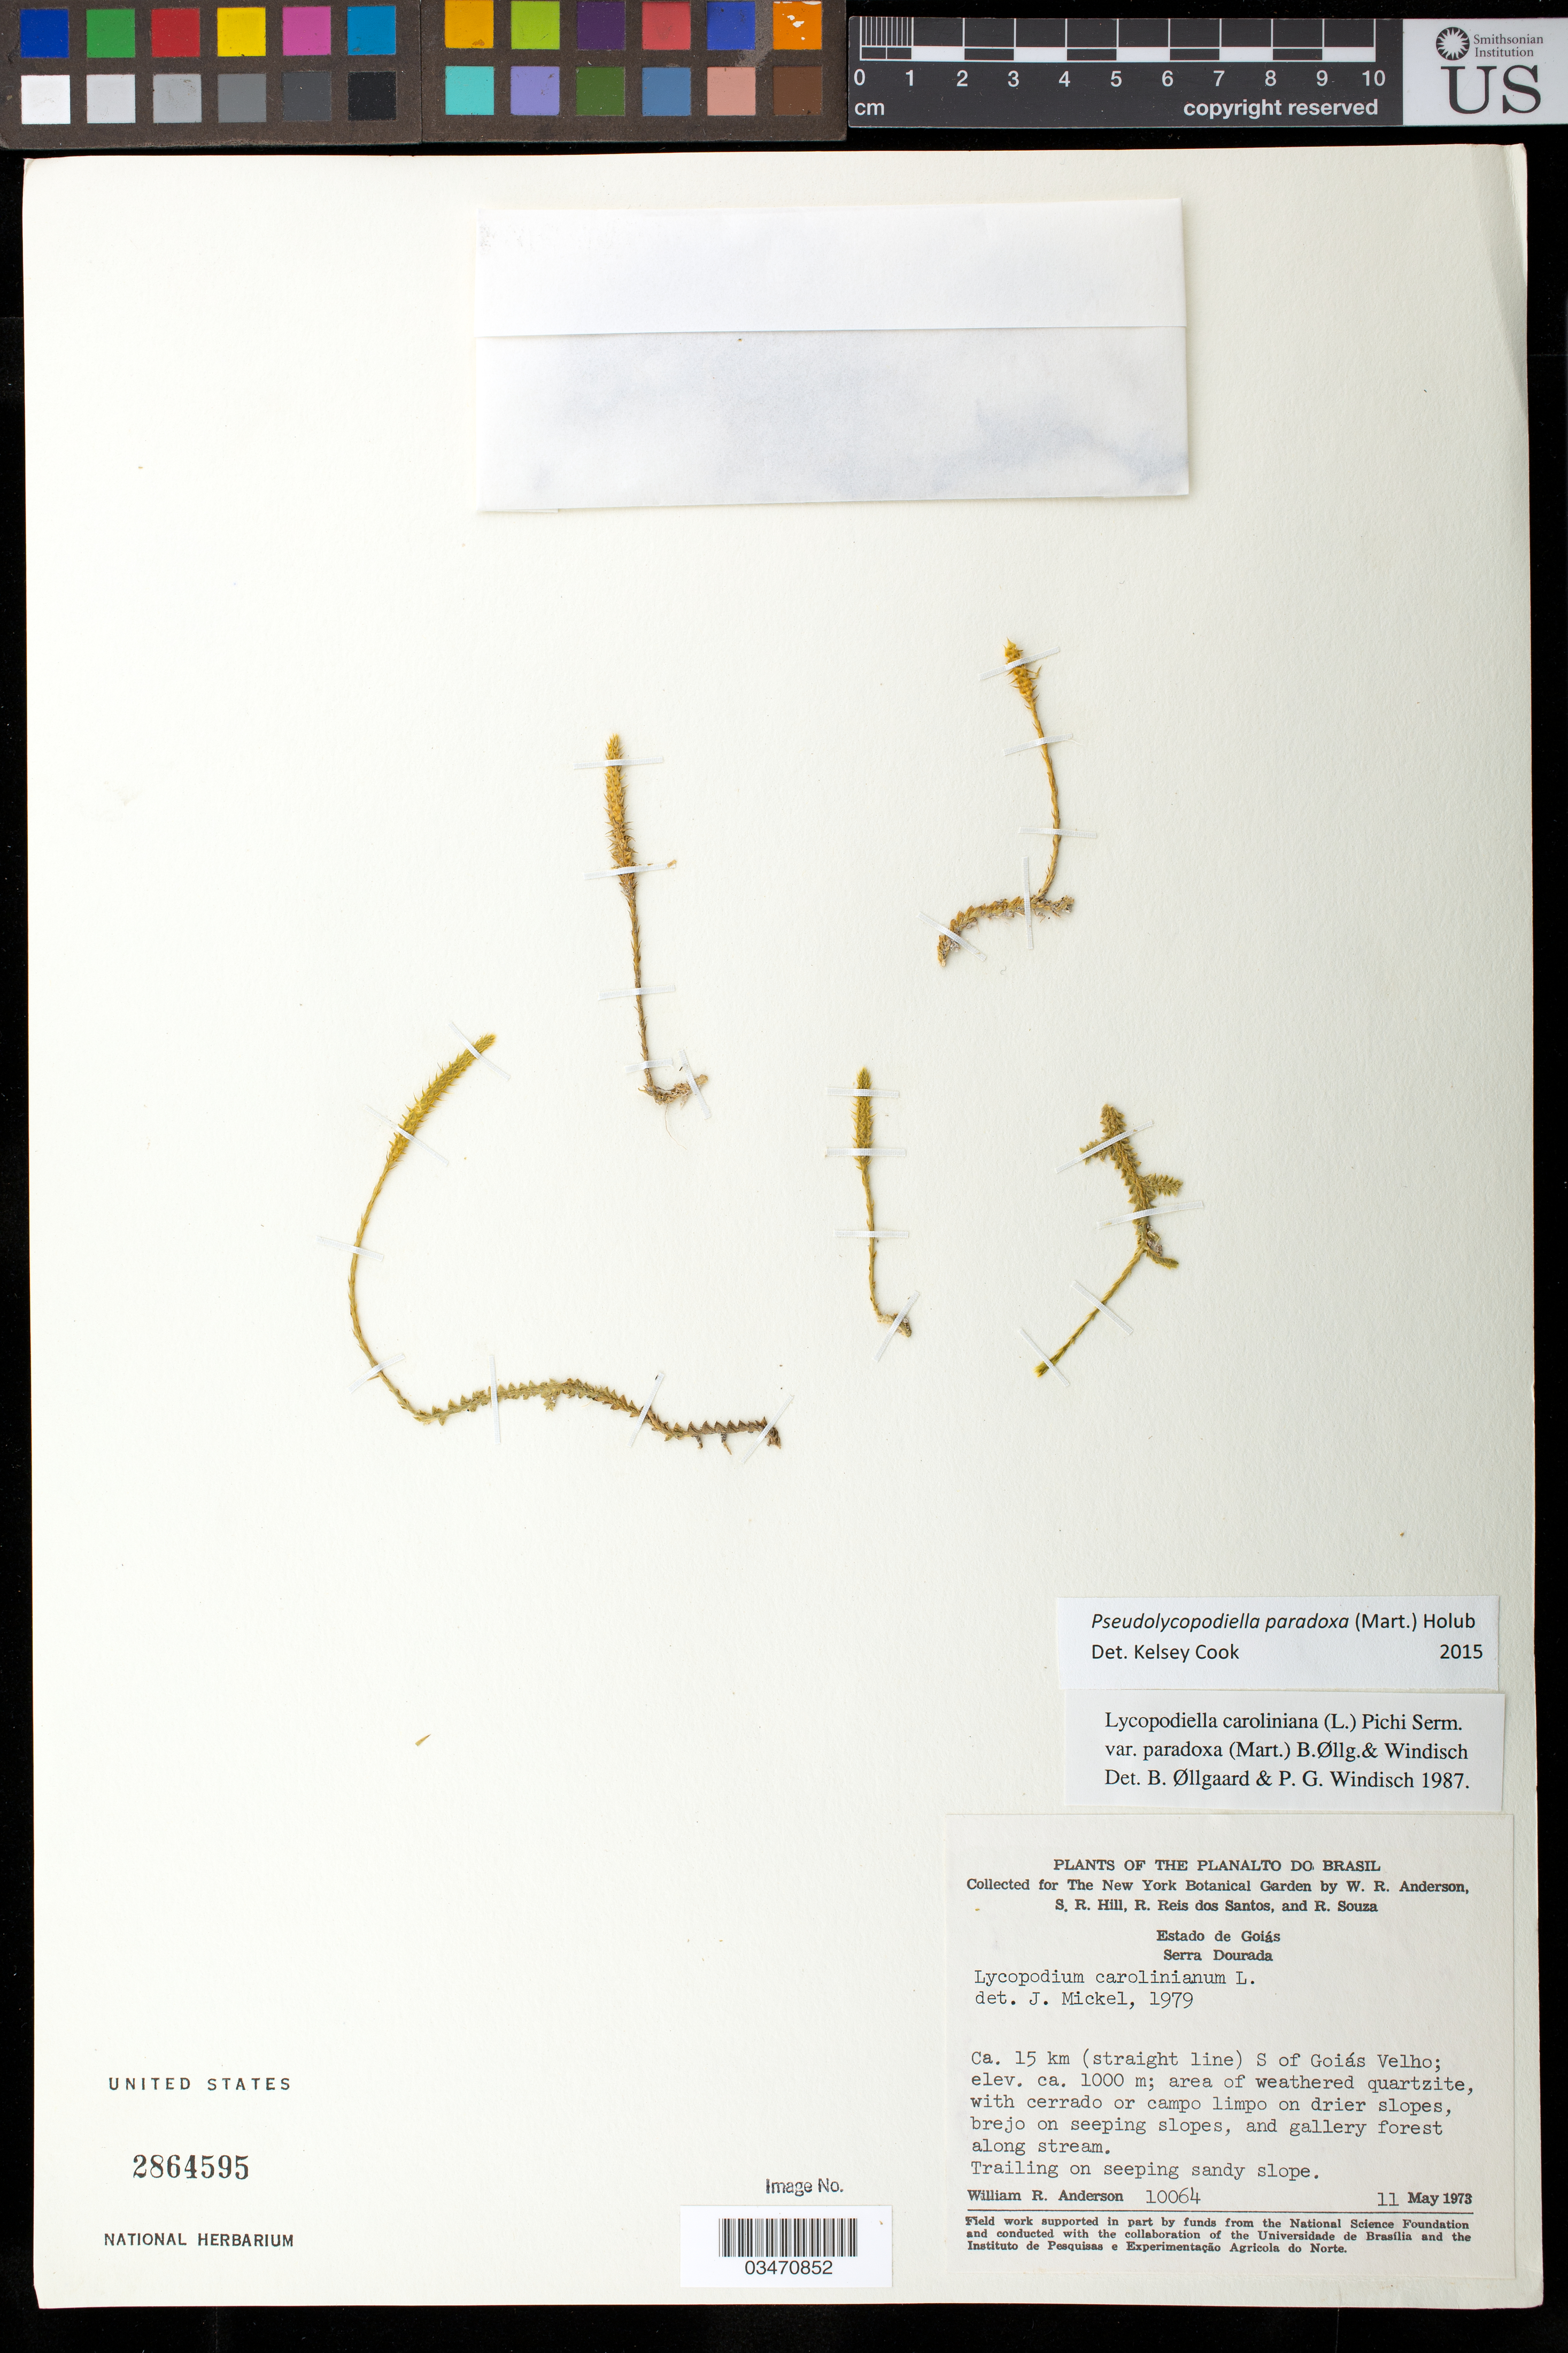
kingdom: Plantae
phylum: Tracheophyta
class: Lycopodiopsida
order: Lycopodiales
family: Lycopodiaceae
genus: Pseudolycopodiella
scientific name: Pseudolycopodiella paradoxa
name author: (Mart.) Holub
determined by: Cook, K.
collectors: W. R. Anderson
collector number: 10064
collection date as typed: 11 May 1973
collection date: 1973-05-11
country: Brazil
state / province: Goiás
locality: Ca 15 km s of goias velho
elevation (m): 1000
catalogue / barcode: US 2864595